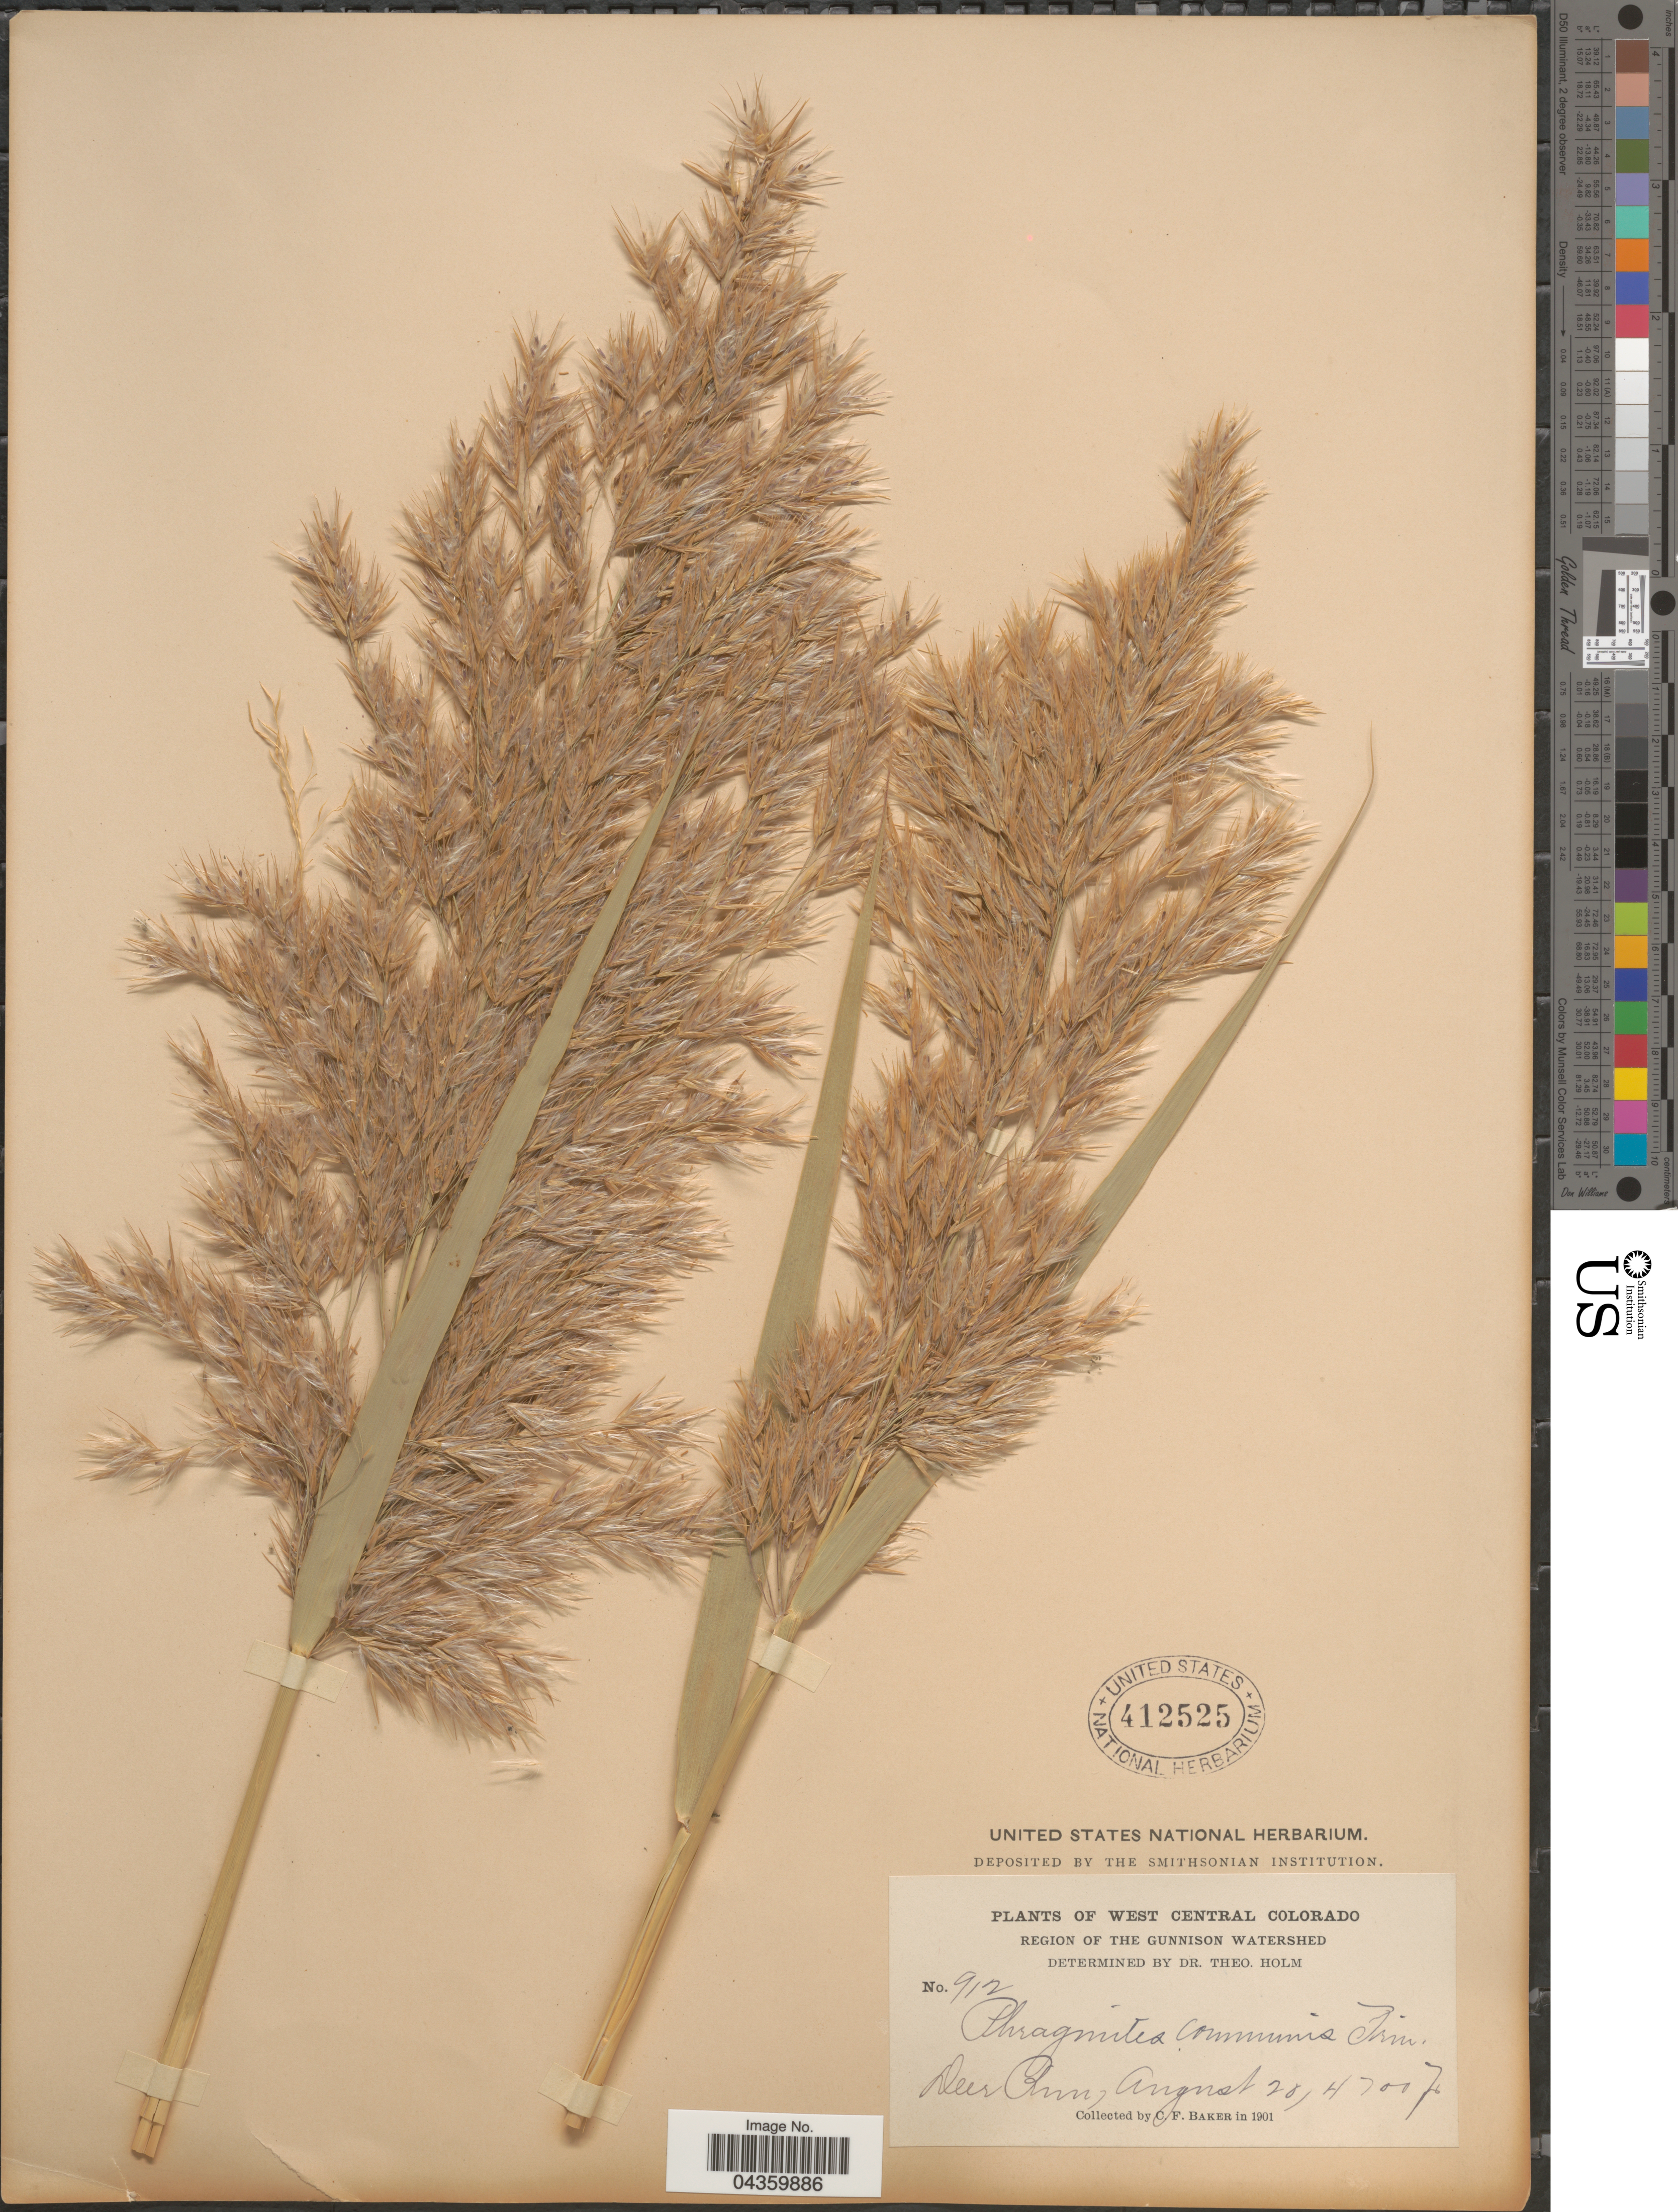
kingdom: Plantae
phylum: Tracheophyta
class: Liliopsida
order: Poales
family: Poaceae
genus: Phragmites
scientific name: Phragmites australis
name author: (Cav.) Trin. ex Steud.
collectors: C. F. Baker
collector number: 912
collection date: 1901-08-20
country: United States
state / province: Colorado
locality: West Central Colorado. Region of the Gunnison Watershed. Deer Run.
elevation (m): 1433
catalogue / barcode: US 412525